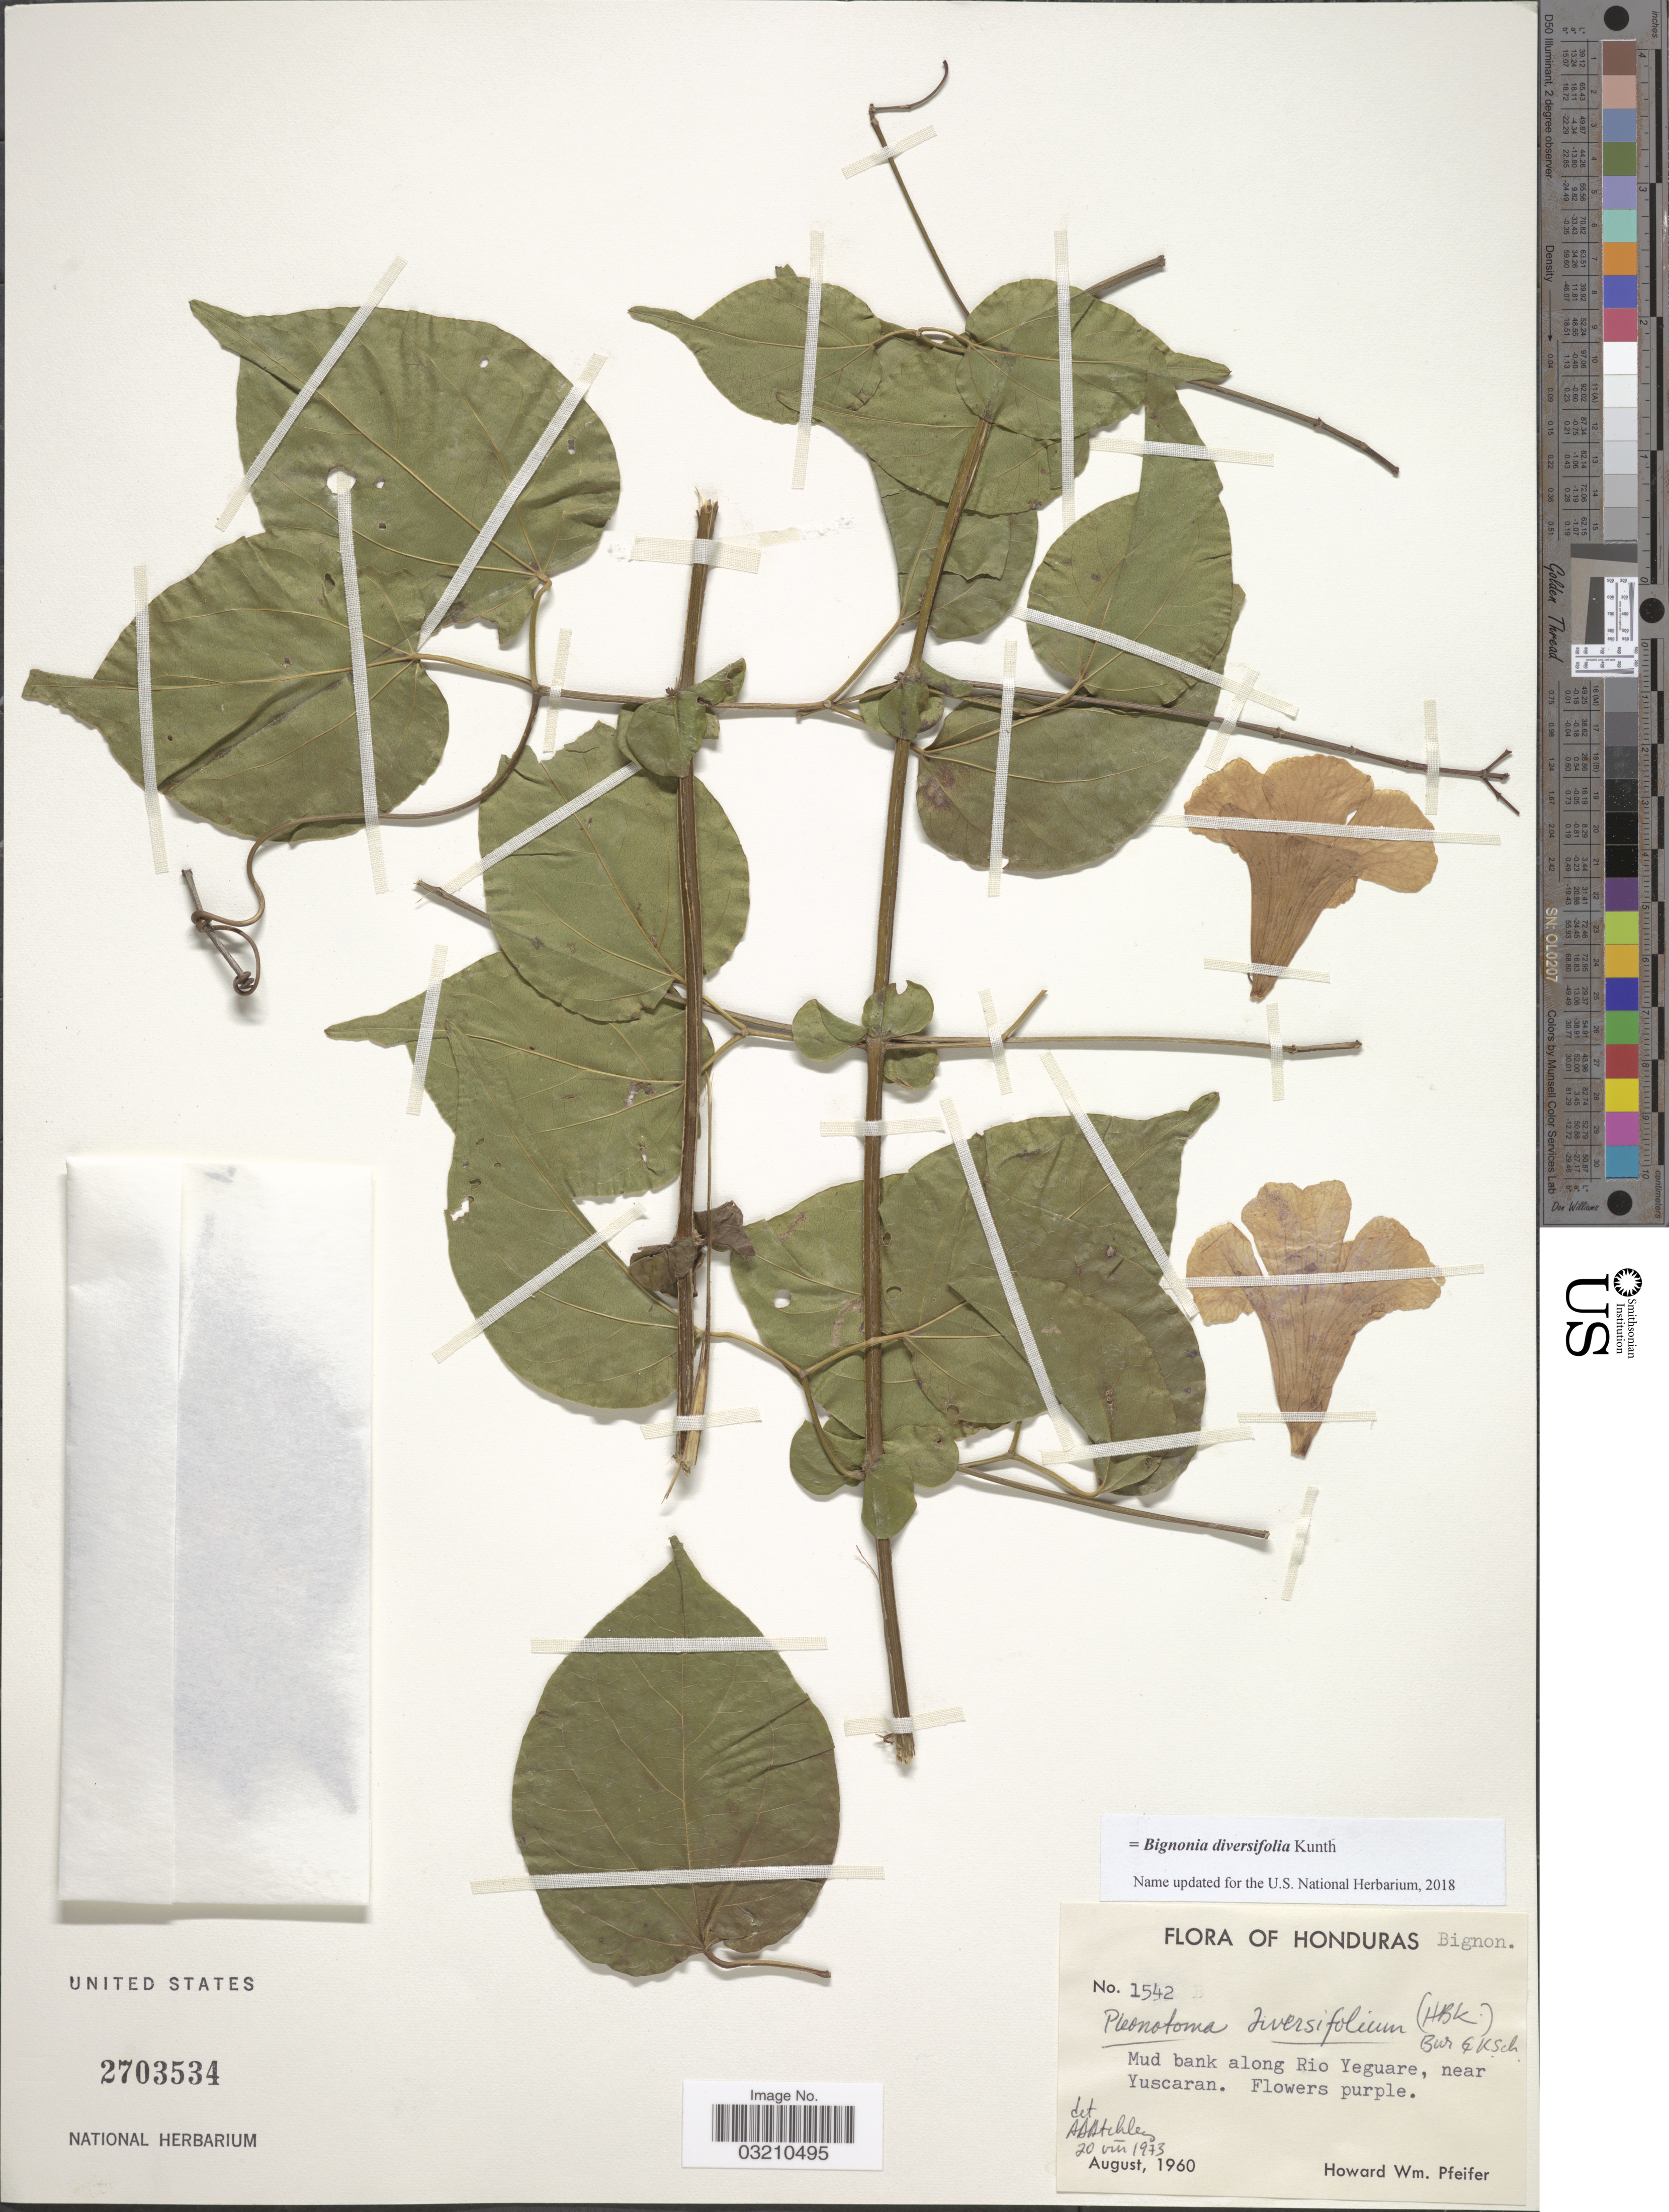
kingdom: Plantae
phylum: Tracheophyta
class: Magnoliopsida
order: Lamiales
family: Bignoniaceae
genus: Bignonia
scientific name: Bignonia diversifolia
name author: Kunth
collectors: H. W. Pfeifer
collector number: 1542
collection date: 1960-08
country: Honduras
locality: Mud bank along Rio Yeguare, near Yuscaran.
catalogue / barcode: US 2703534